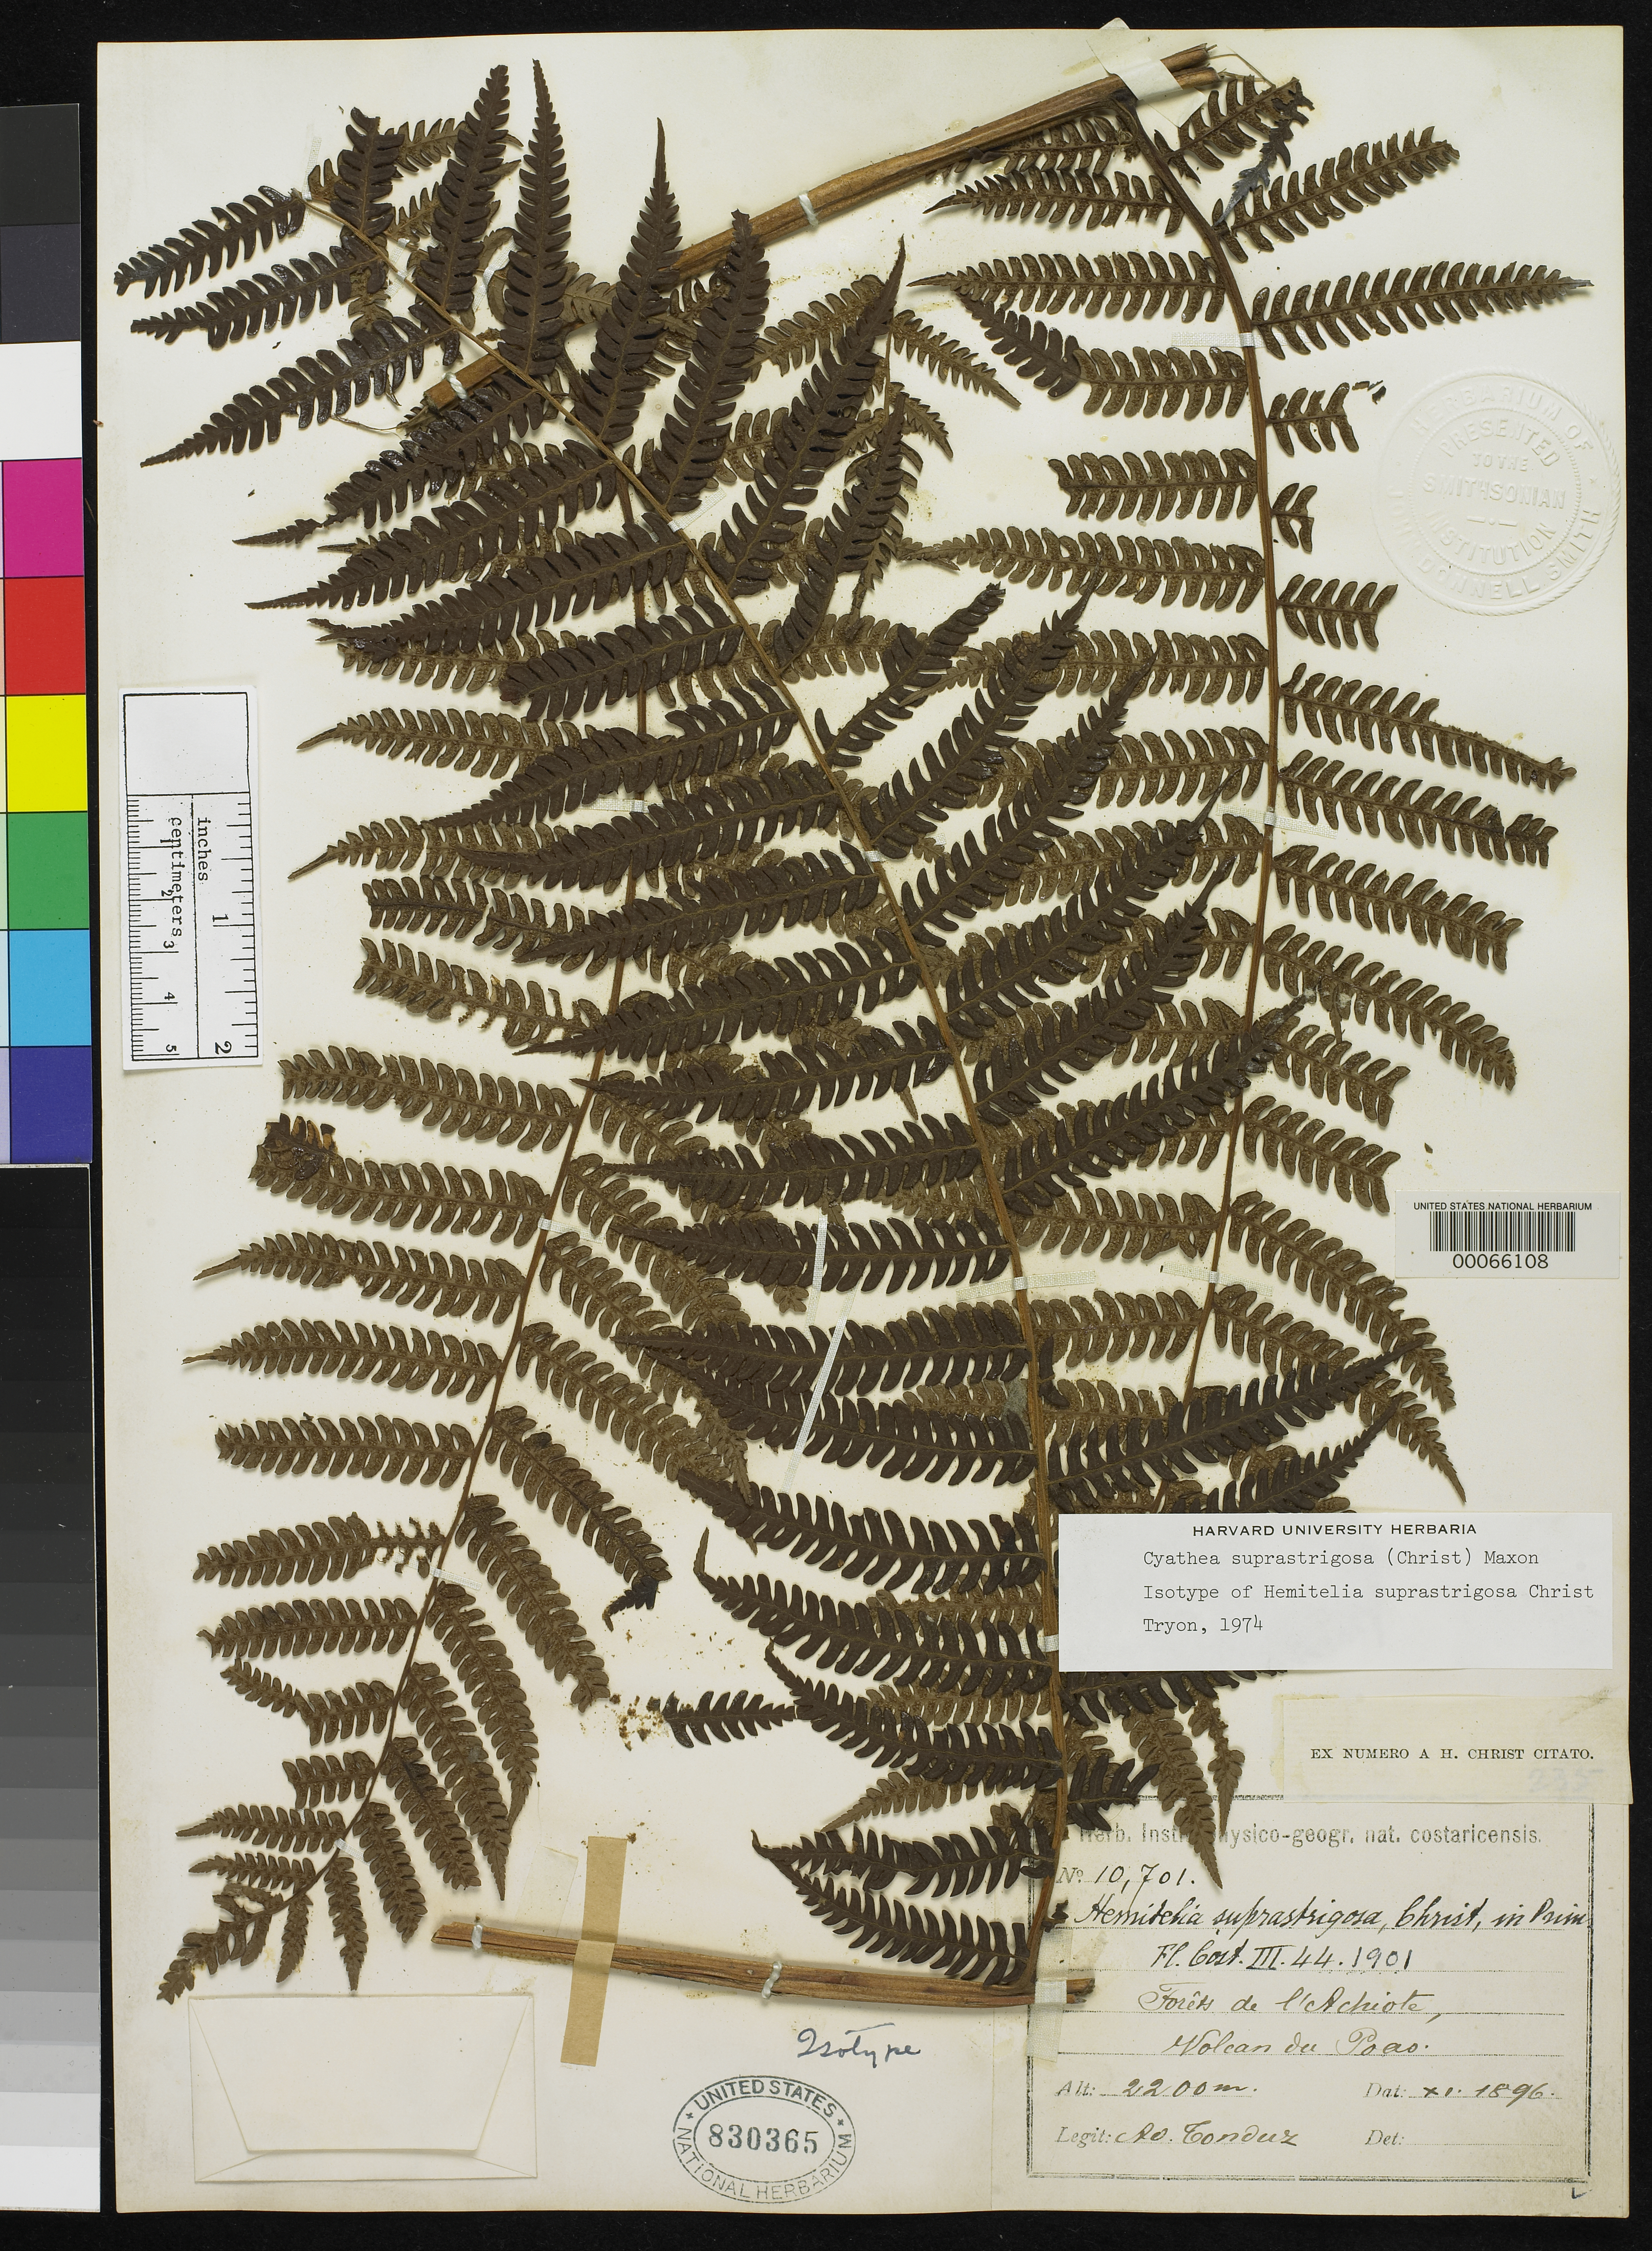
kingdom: Plantae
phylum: Tracheophyta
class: Polypodiopsida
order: Cyatheales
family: Cyatheaceae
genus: Hemitelia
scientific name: Hemitelia suprastrigosa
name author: Christ in Pittier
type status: Isotype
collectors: A. Tonduz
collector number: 10701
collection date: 1900-04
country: Costa Rica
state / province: Guanacaste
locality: forets de Nicoya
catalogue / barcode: US 830365